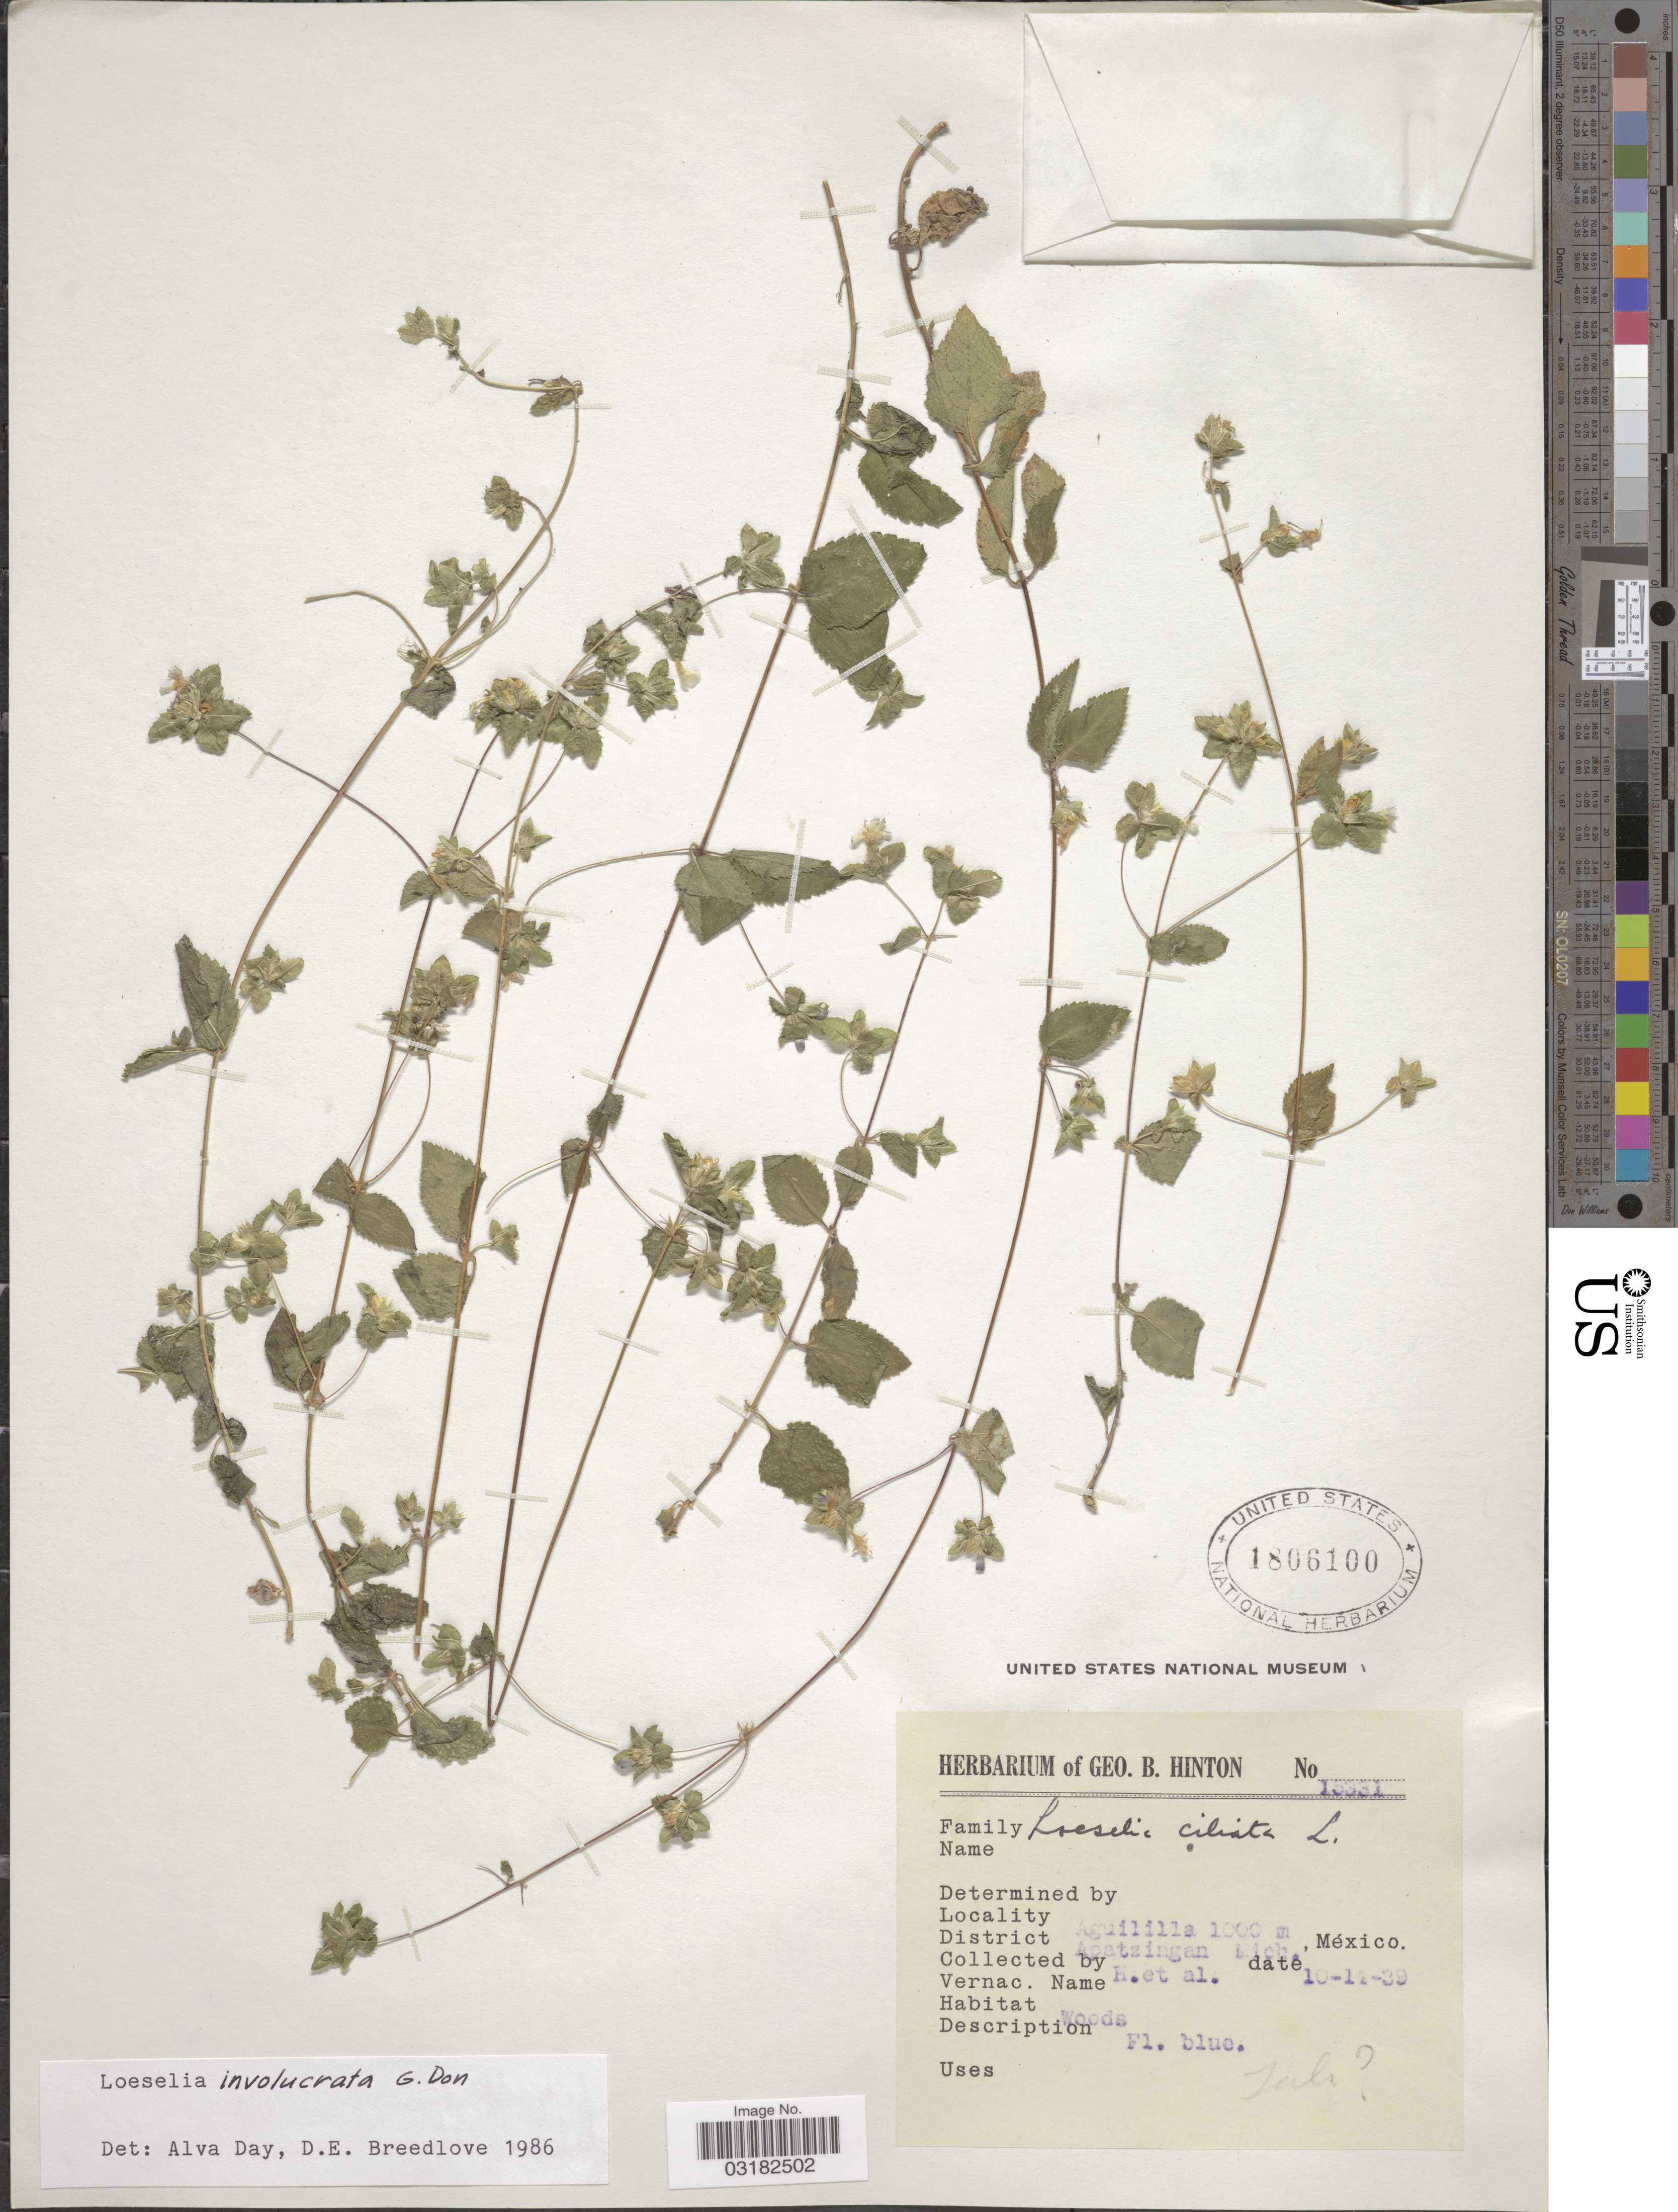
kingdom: Plantae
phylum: Tracheophyta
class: Magnoliopsida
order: Ericales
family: Polemoniaceae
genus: Loeselia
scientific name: Loeselia involucrata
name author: G. Don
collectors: G. B. Hinton & et al.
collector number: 15331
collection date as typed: Transcribed d/m/y: 10/11/39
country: Mexico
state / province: Michoacán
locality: Aguililla. District Apatzingan Mich. Woods.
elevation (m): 1000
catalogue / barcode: US 1806100